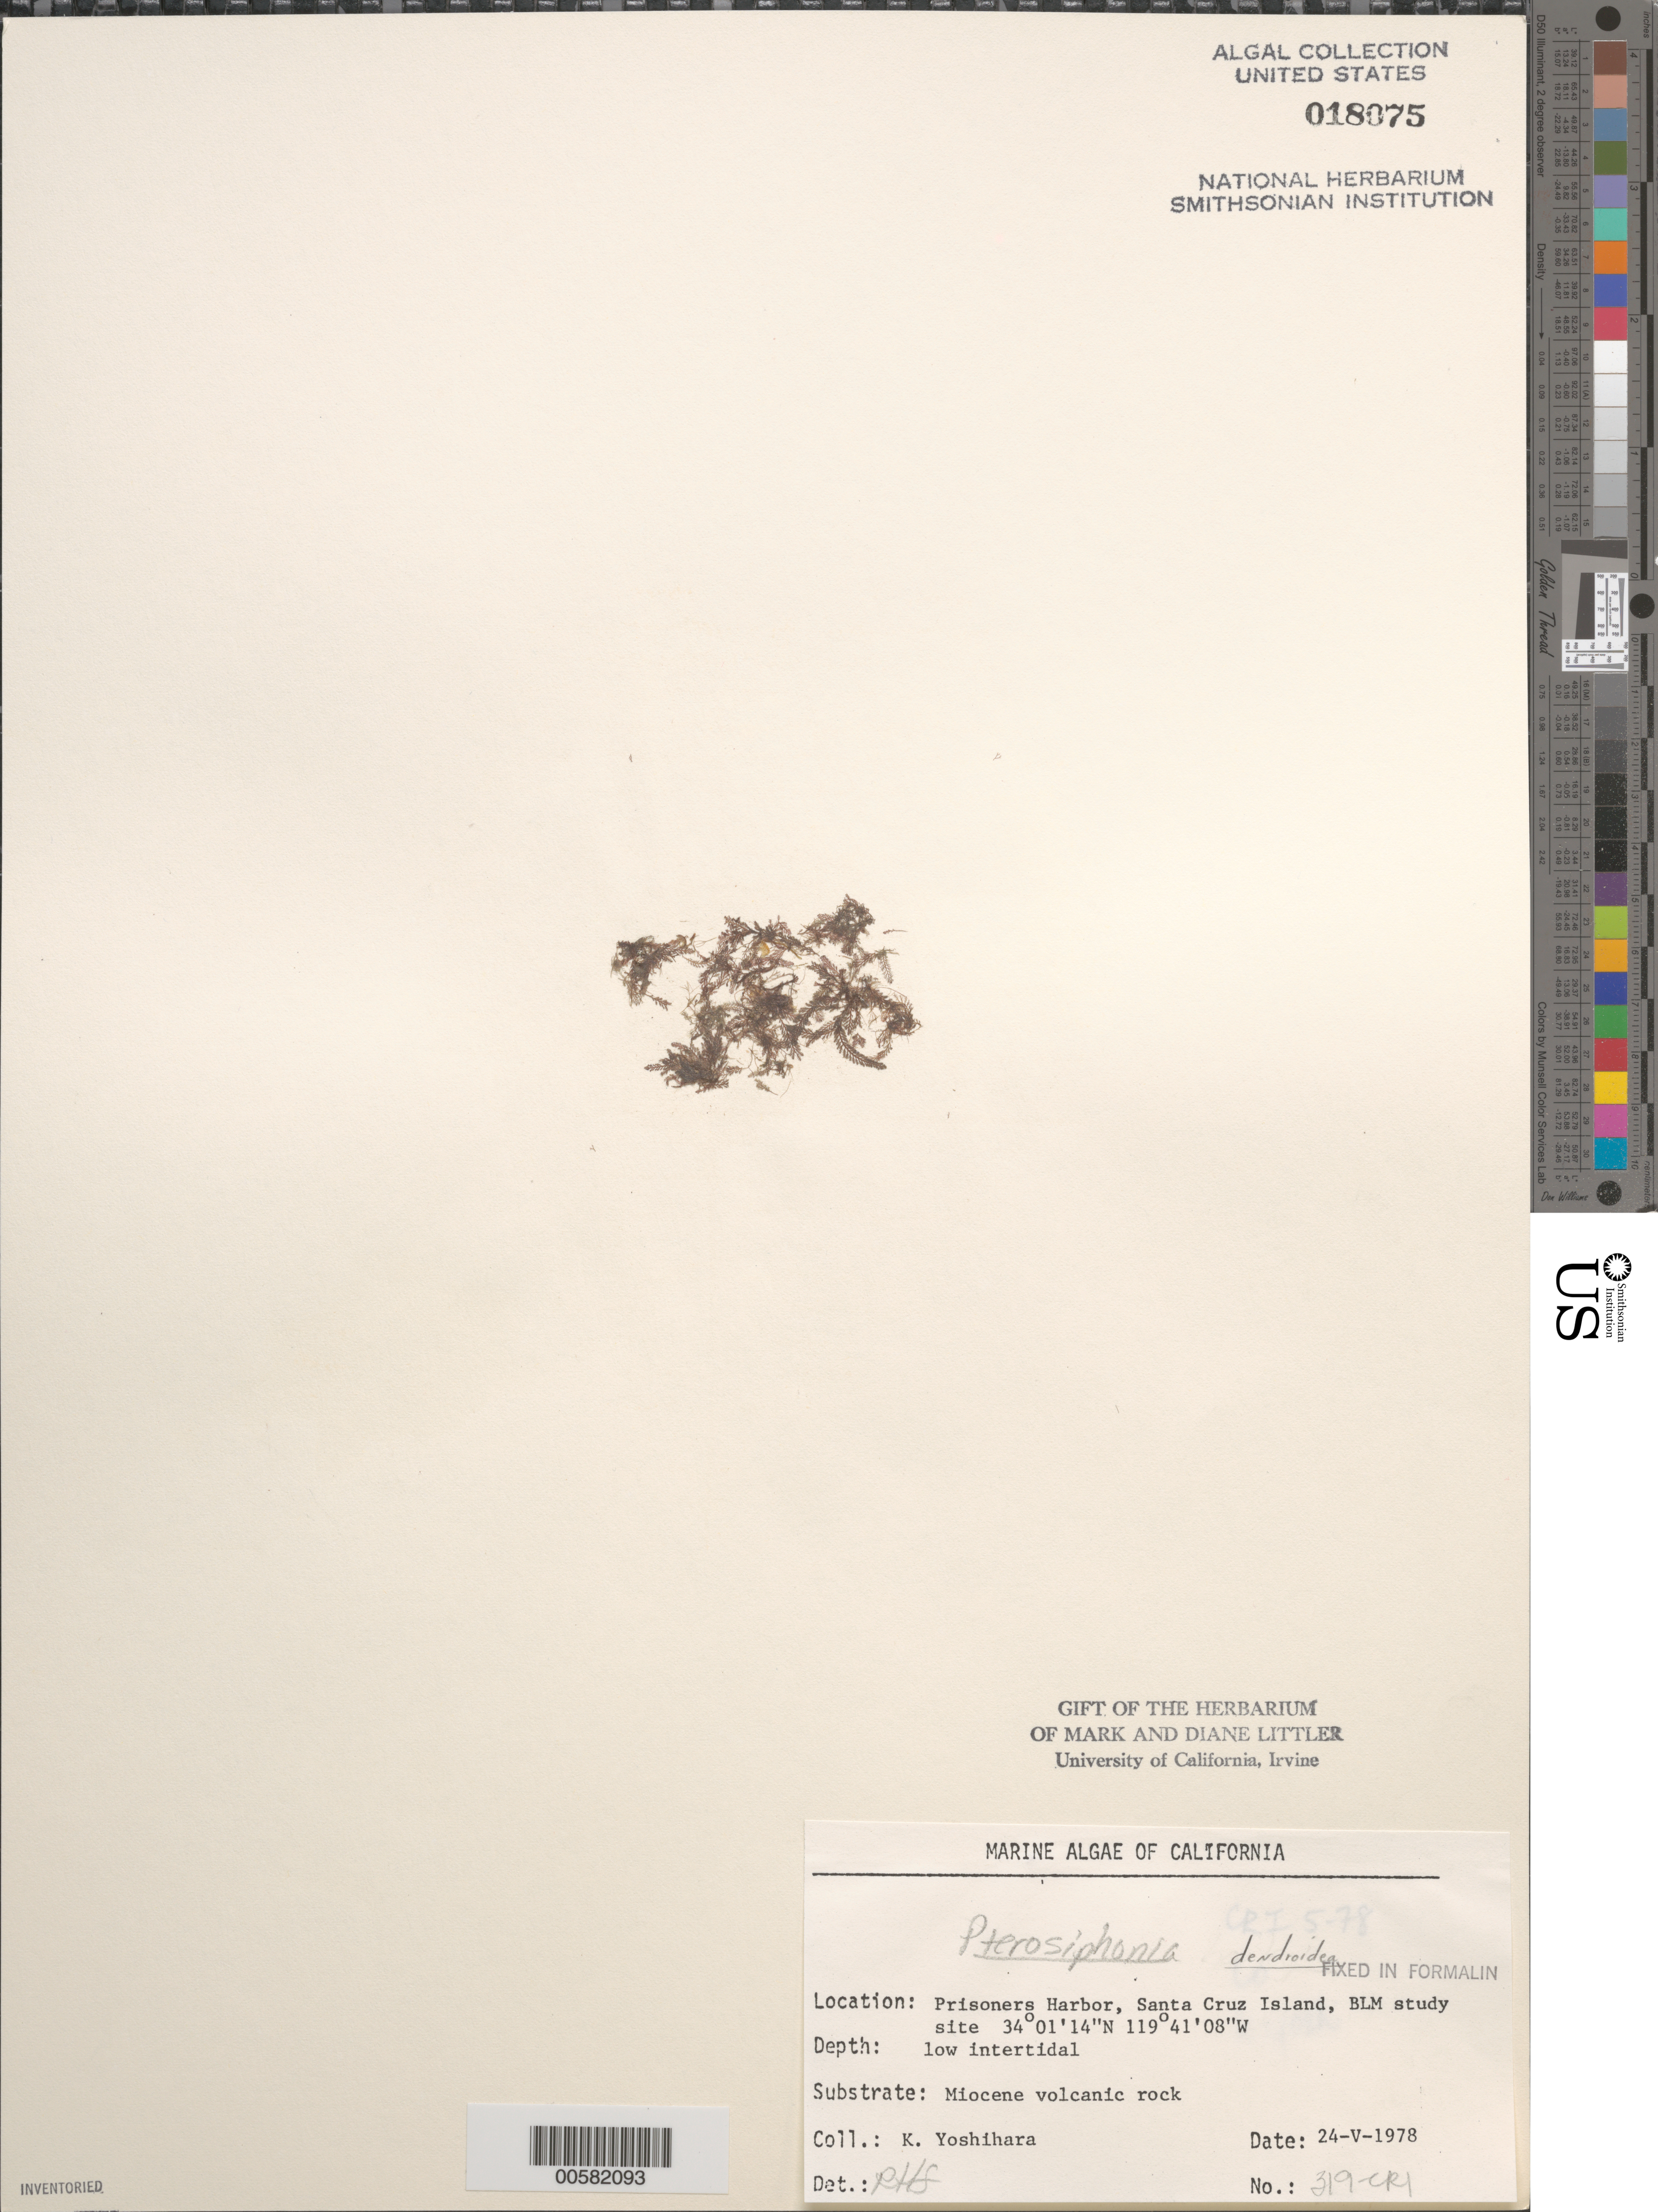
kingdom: Plantae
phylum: Rhodophyta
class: Florideophyceae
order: Ceramiales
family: Rhodomelaceae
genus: Symphyocladiella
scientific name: Symphyocladiella dendroidea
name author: (Montagne) Bustamante et al.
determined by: Algae name updating Project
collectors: K. Yoshihara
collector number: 319-cri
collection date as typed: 24 May 1978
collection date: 1978-05-24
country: United States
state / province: California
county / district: Santa Barbara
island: Santa Cruz Island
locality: Prisoners Harbor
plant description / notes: BLM-SOCALBIGHT Rocky Intertidal Survey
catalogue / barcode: US 18075